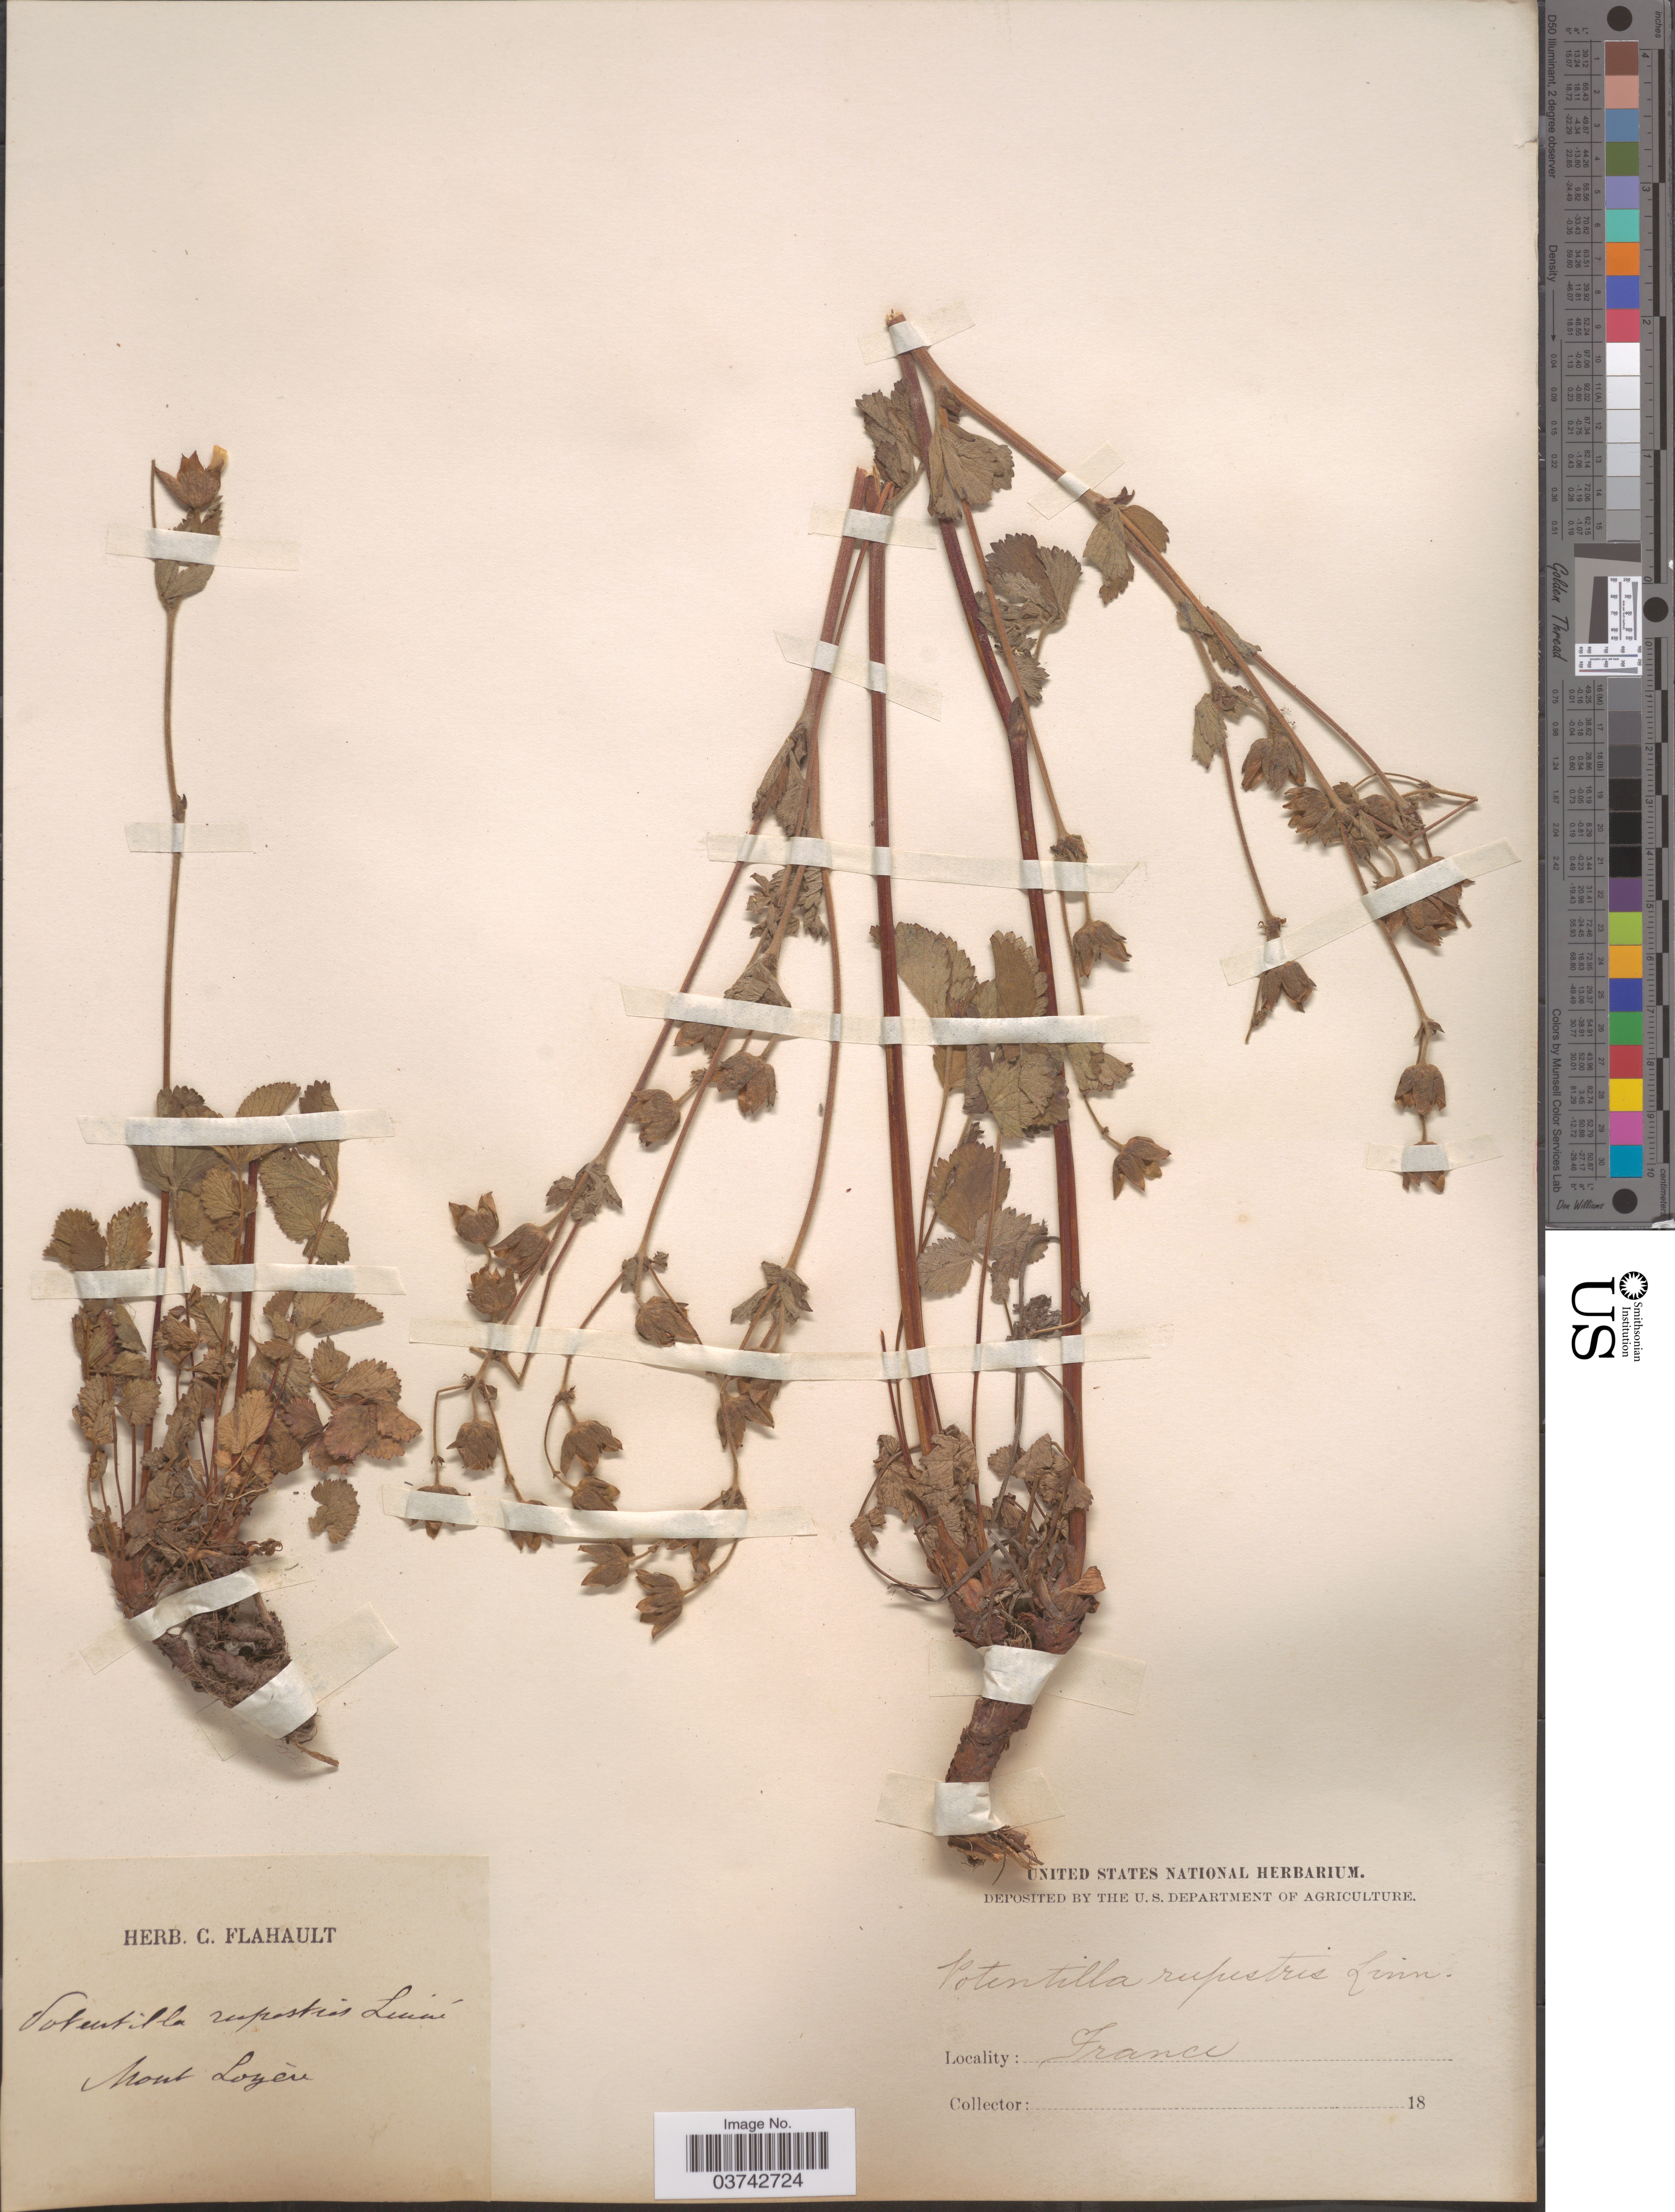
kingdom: Plantae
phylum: Tracheophyta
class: Magnoliopsida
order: Rosales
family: Rosaceae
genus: Drymocallis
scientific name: Drymocallis rupestris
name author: (L.) Soják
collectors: ex herb. C. Flahault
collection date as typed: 18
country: France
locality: Mont Lozere.